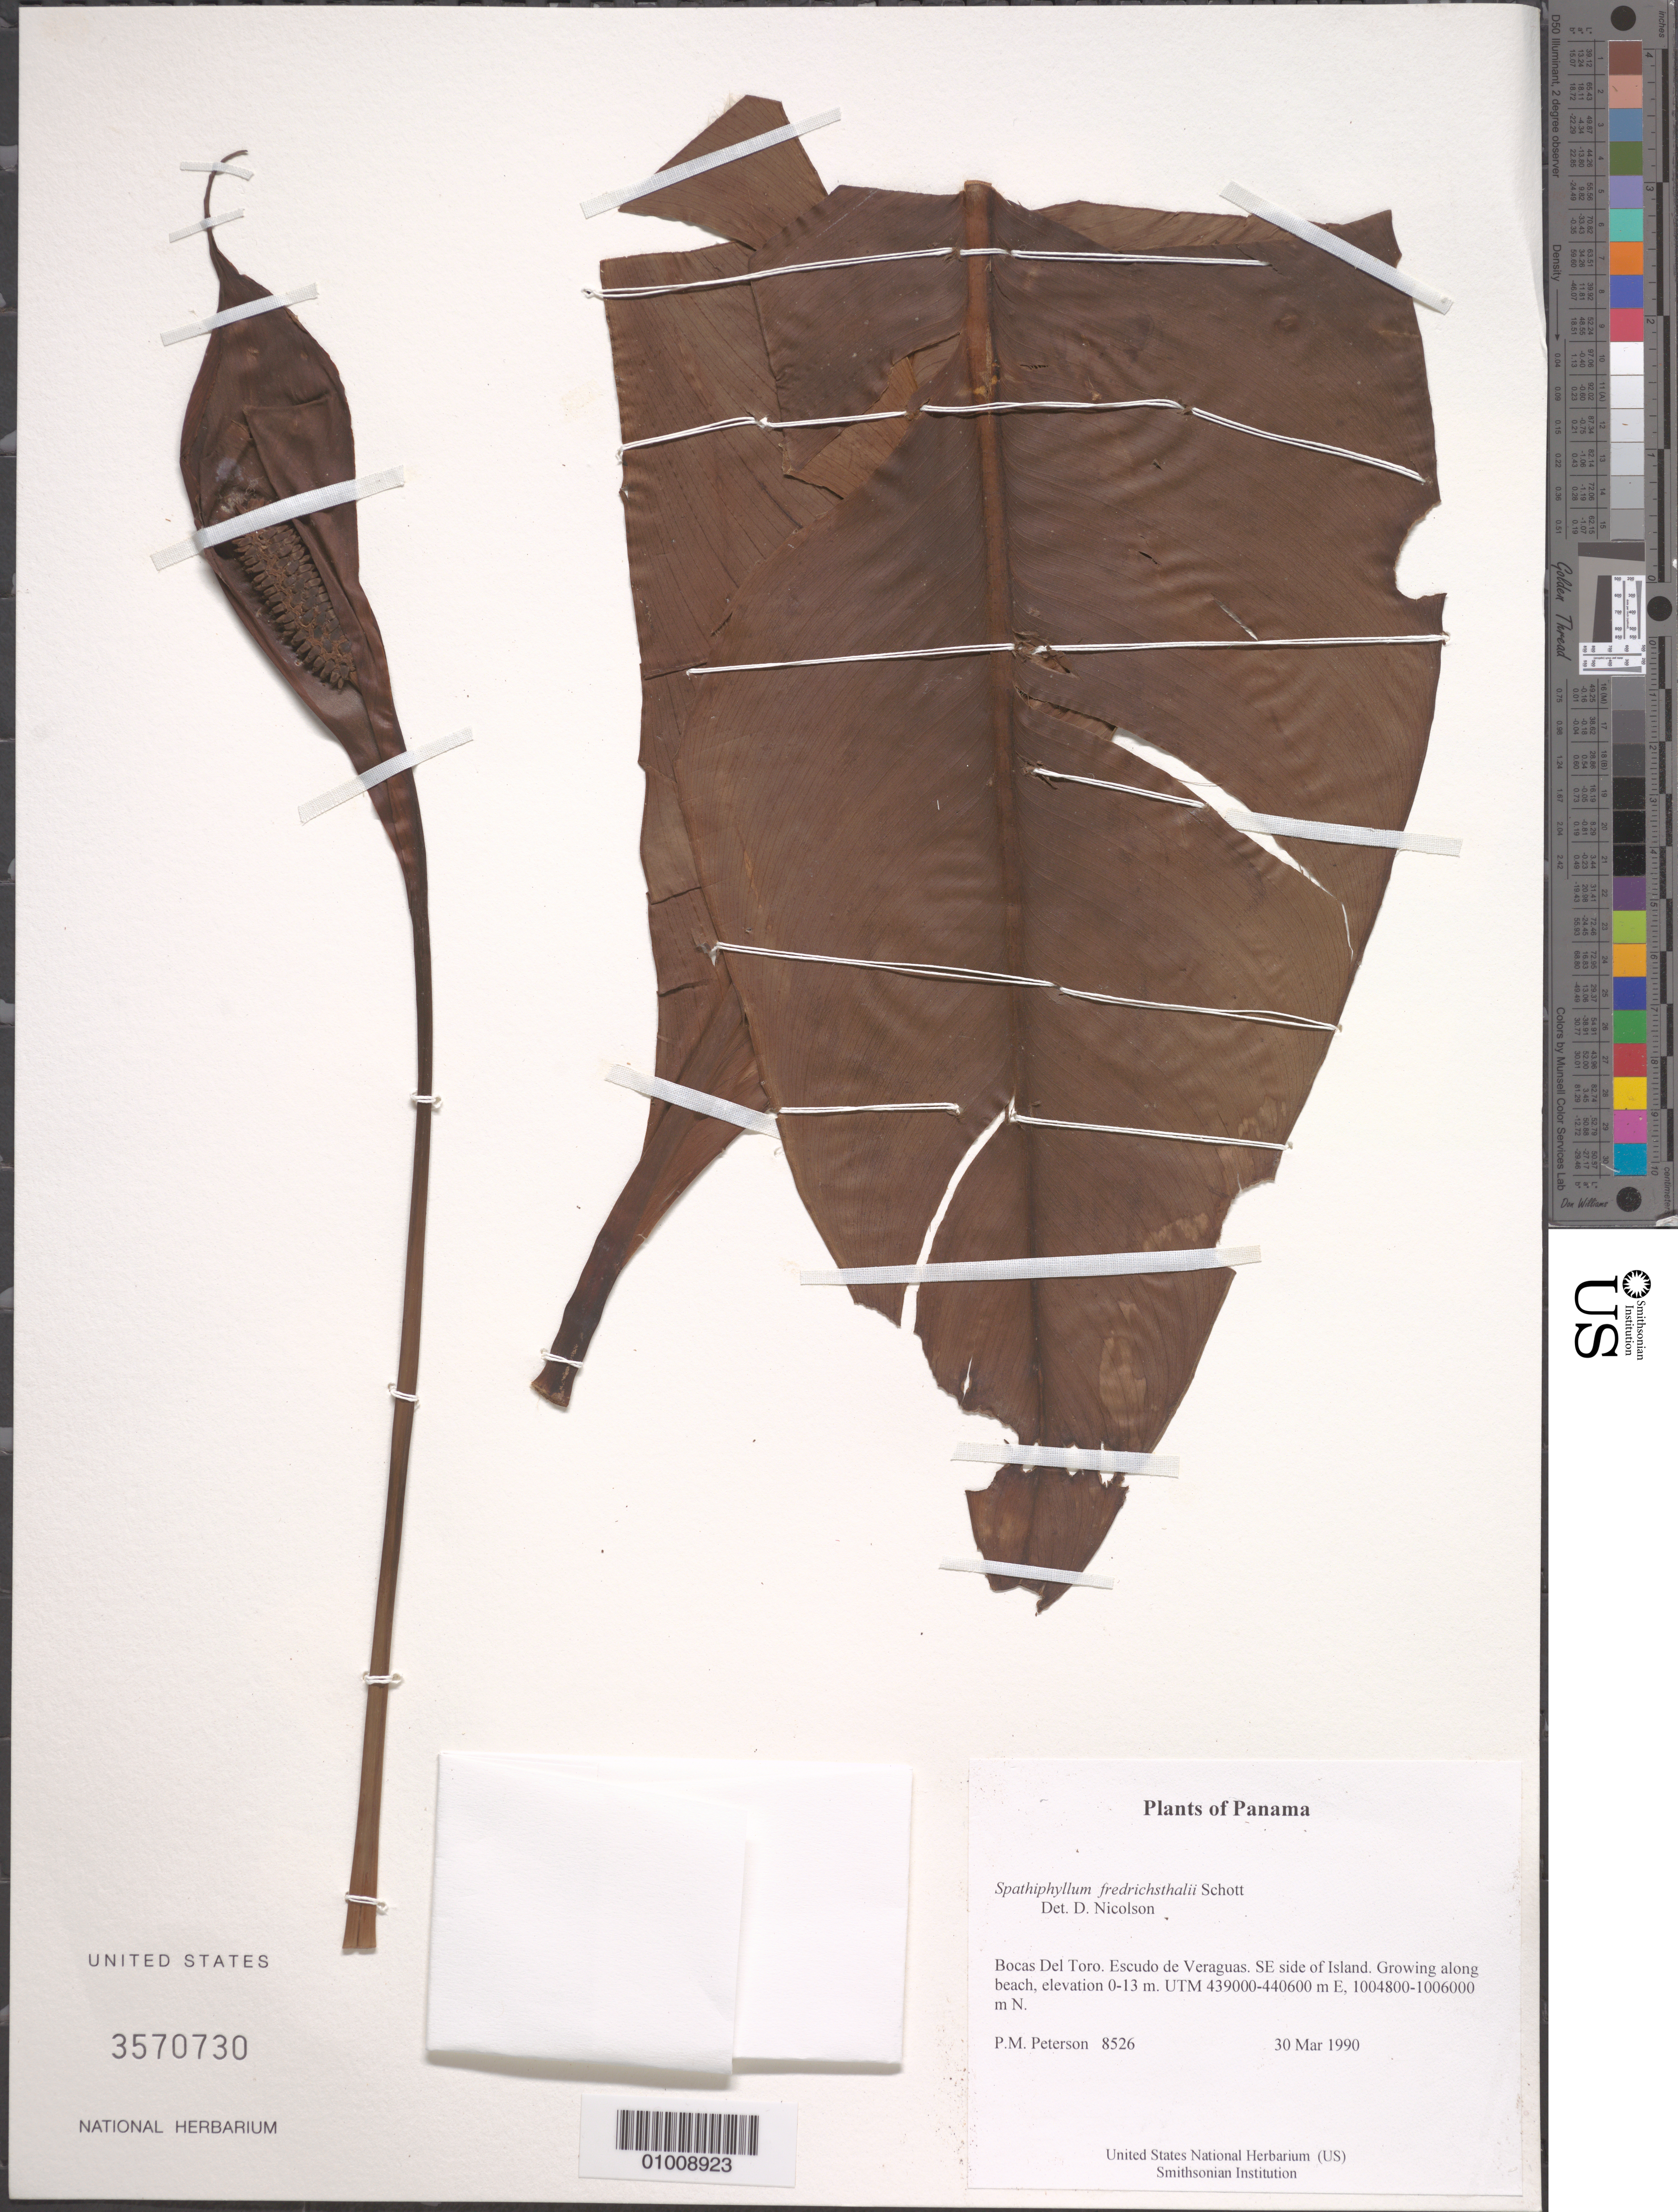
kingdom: Plantae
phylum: Tracheophyta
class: Liliopsida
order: Alismatales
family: Araceae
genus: Spathiphyllum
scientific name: Spathiphyllum friedrichsthalii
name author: Schott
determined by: Nicolson, Dan H.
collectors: P. M. Peterson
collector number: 08526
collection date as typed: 30 Mar 1990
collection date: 1990-03-30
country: Panama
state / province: Bocas del Toro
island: Escudo de Veraguas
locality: SE side of Island.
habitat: Growing along beach, elevation 0-13 m. UTM 439000-440600 m E, 1004800-1006000 m N.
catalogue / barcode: US 3570730